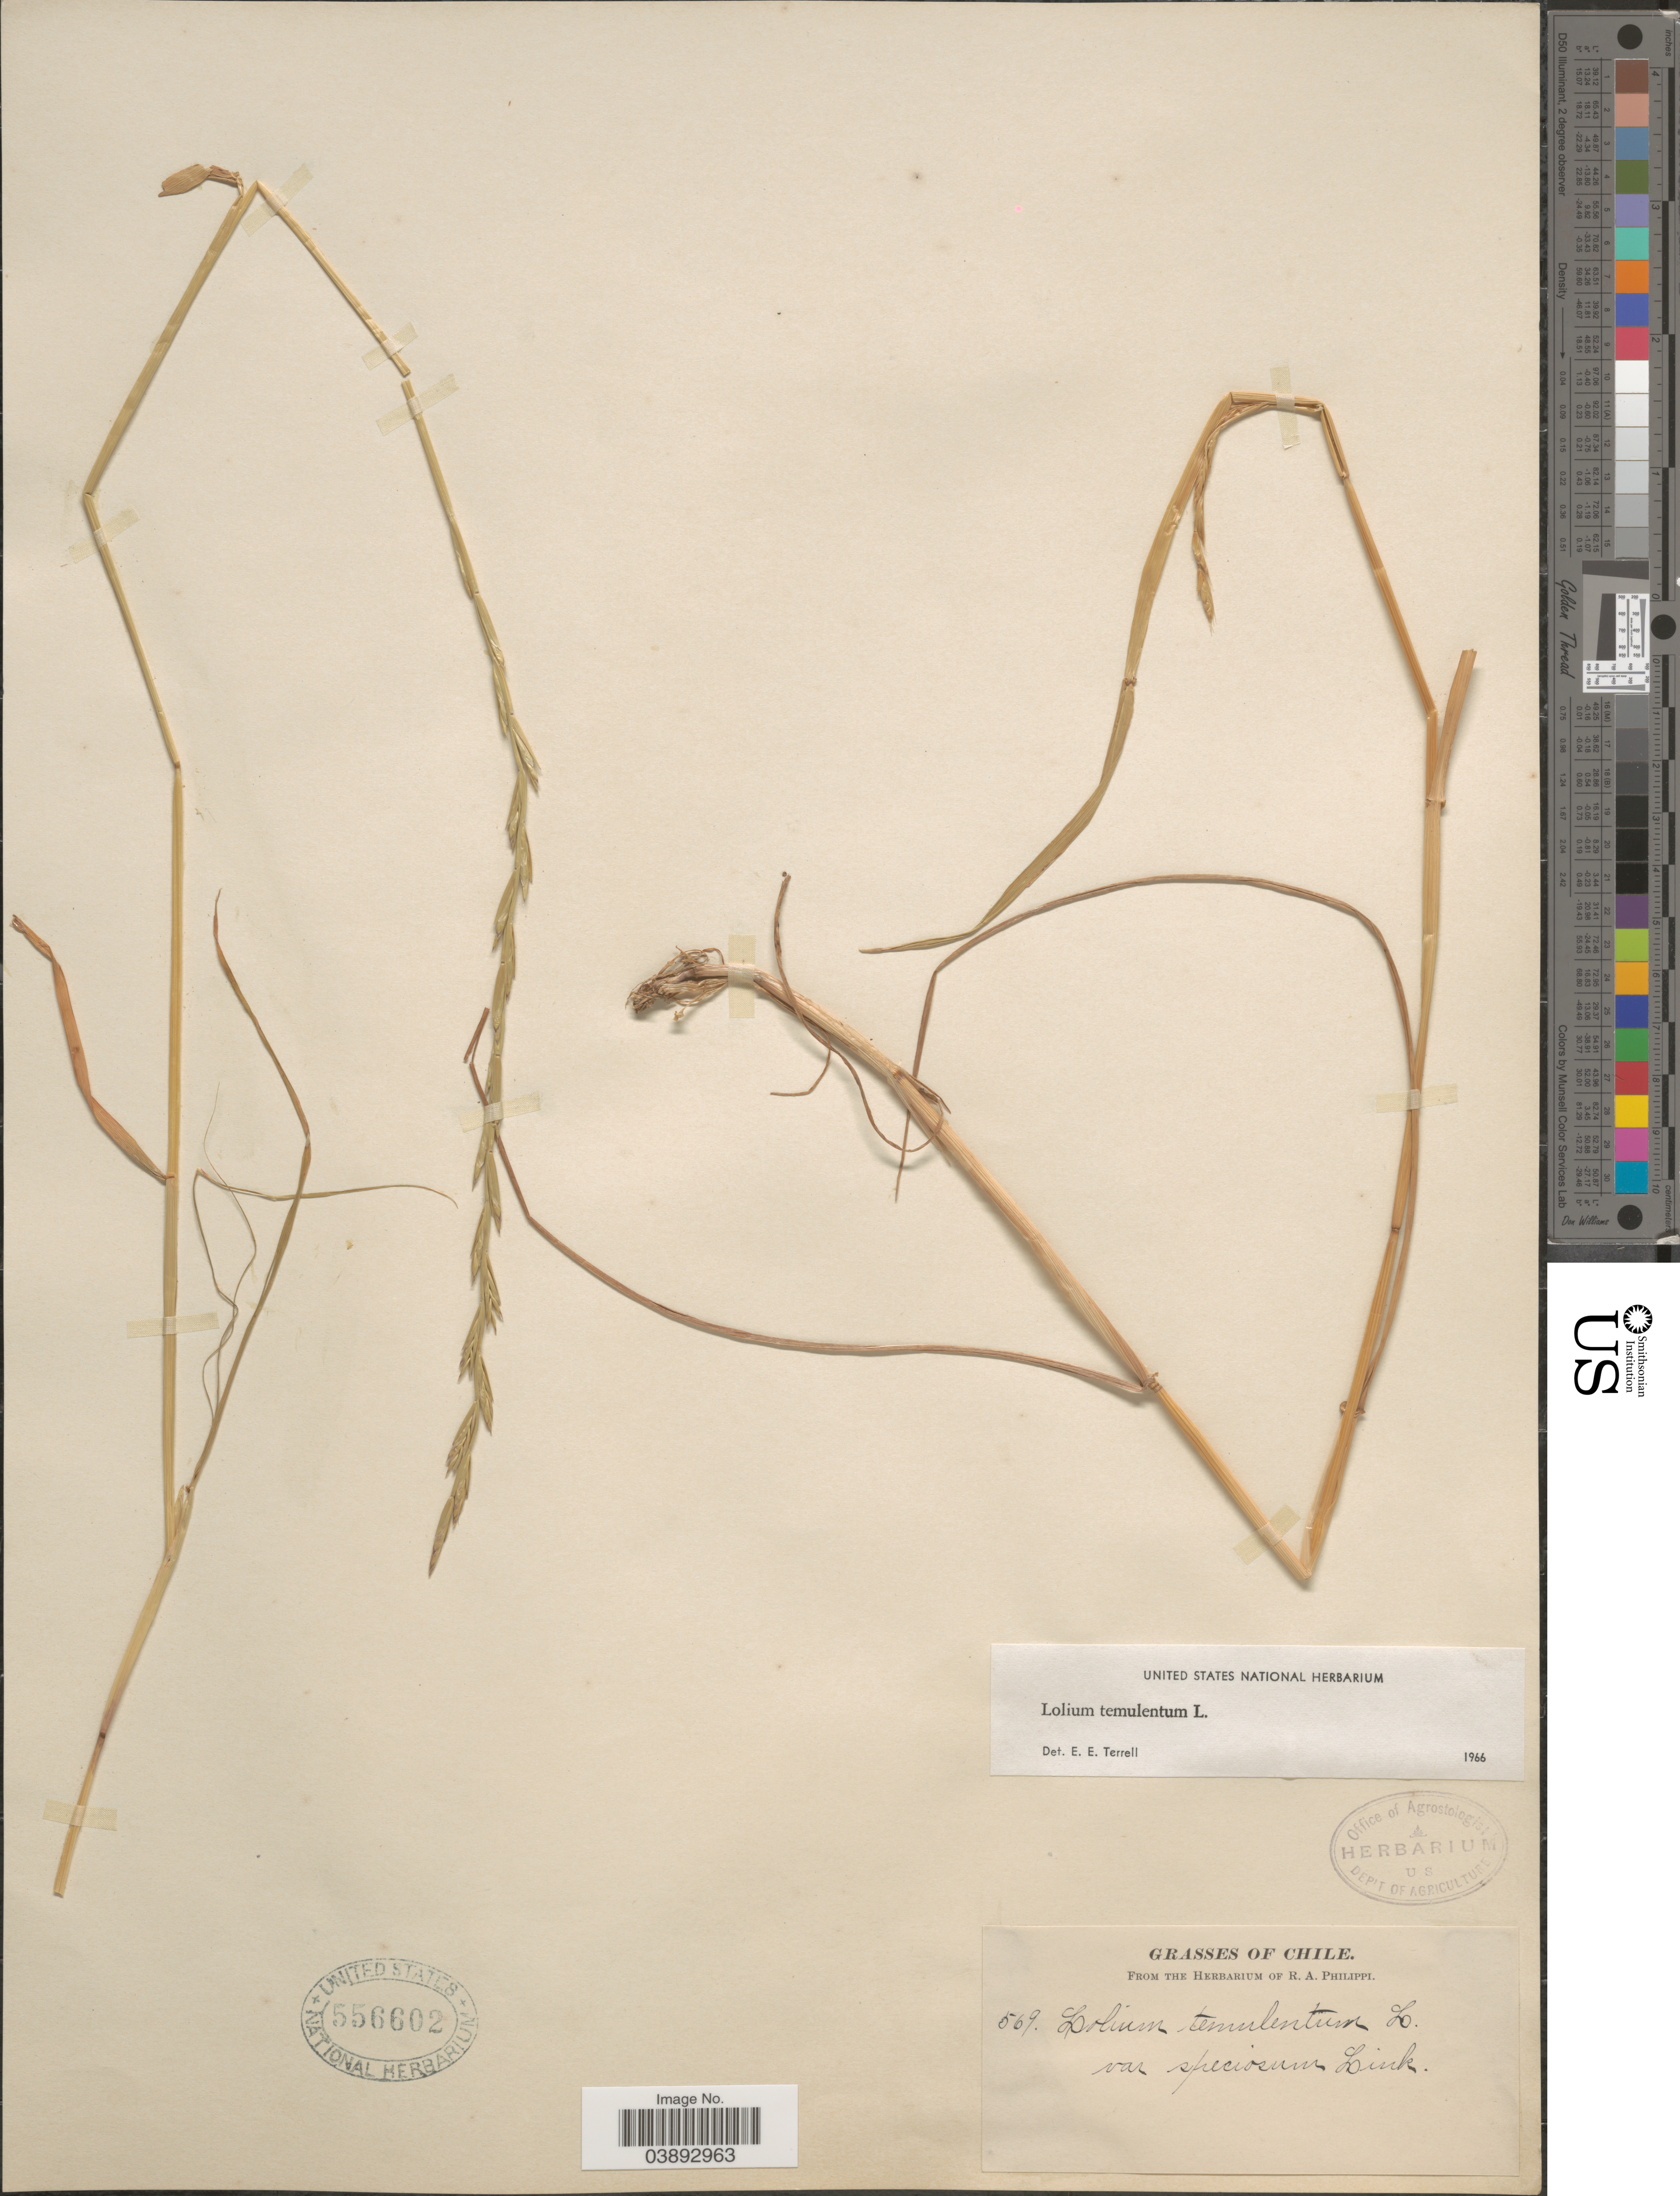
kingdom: Plantae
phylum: Tracheophyta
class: Liliopsida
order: Poales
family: Poaceae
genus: Lolium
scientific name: Lolium temulentum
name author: L.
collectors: ex. herb. R.A. Philippi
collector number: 569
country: Chile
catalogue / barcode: US 556602